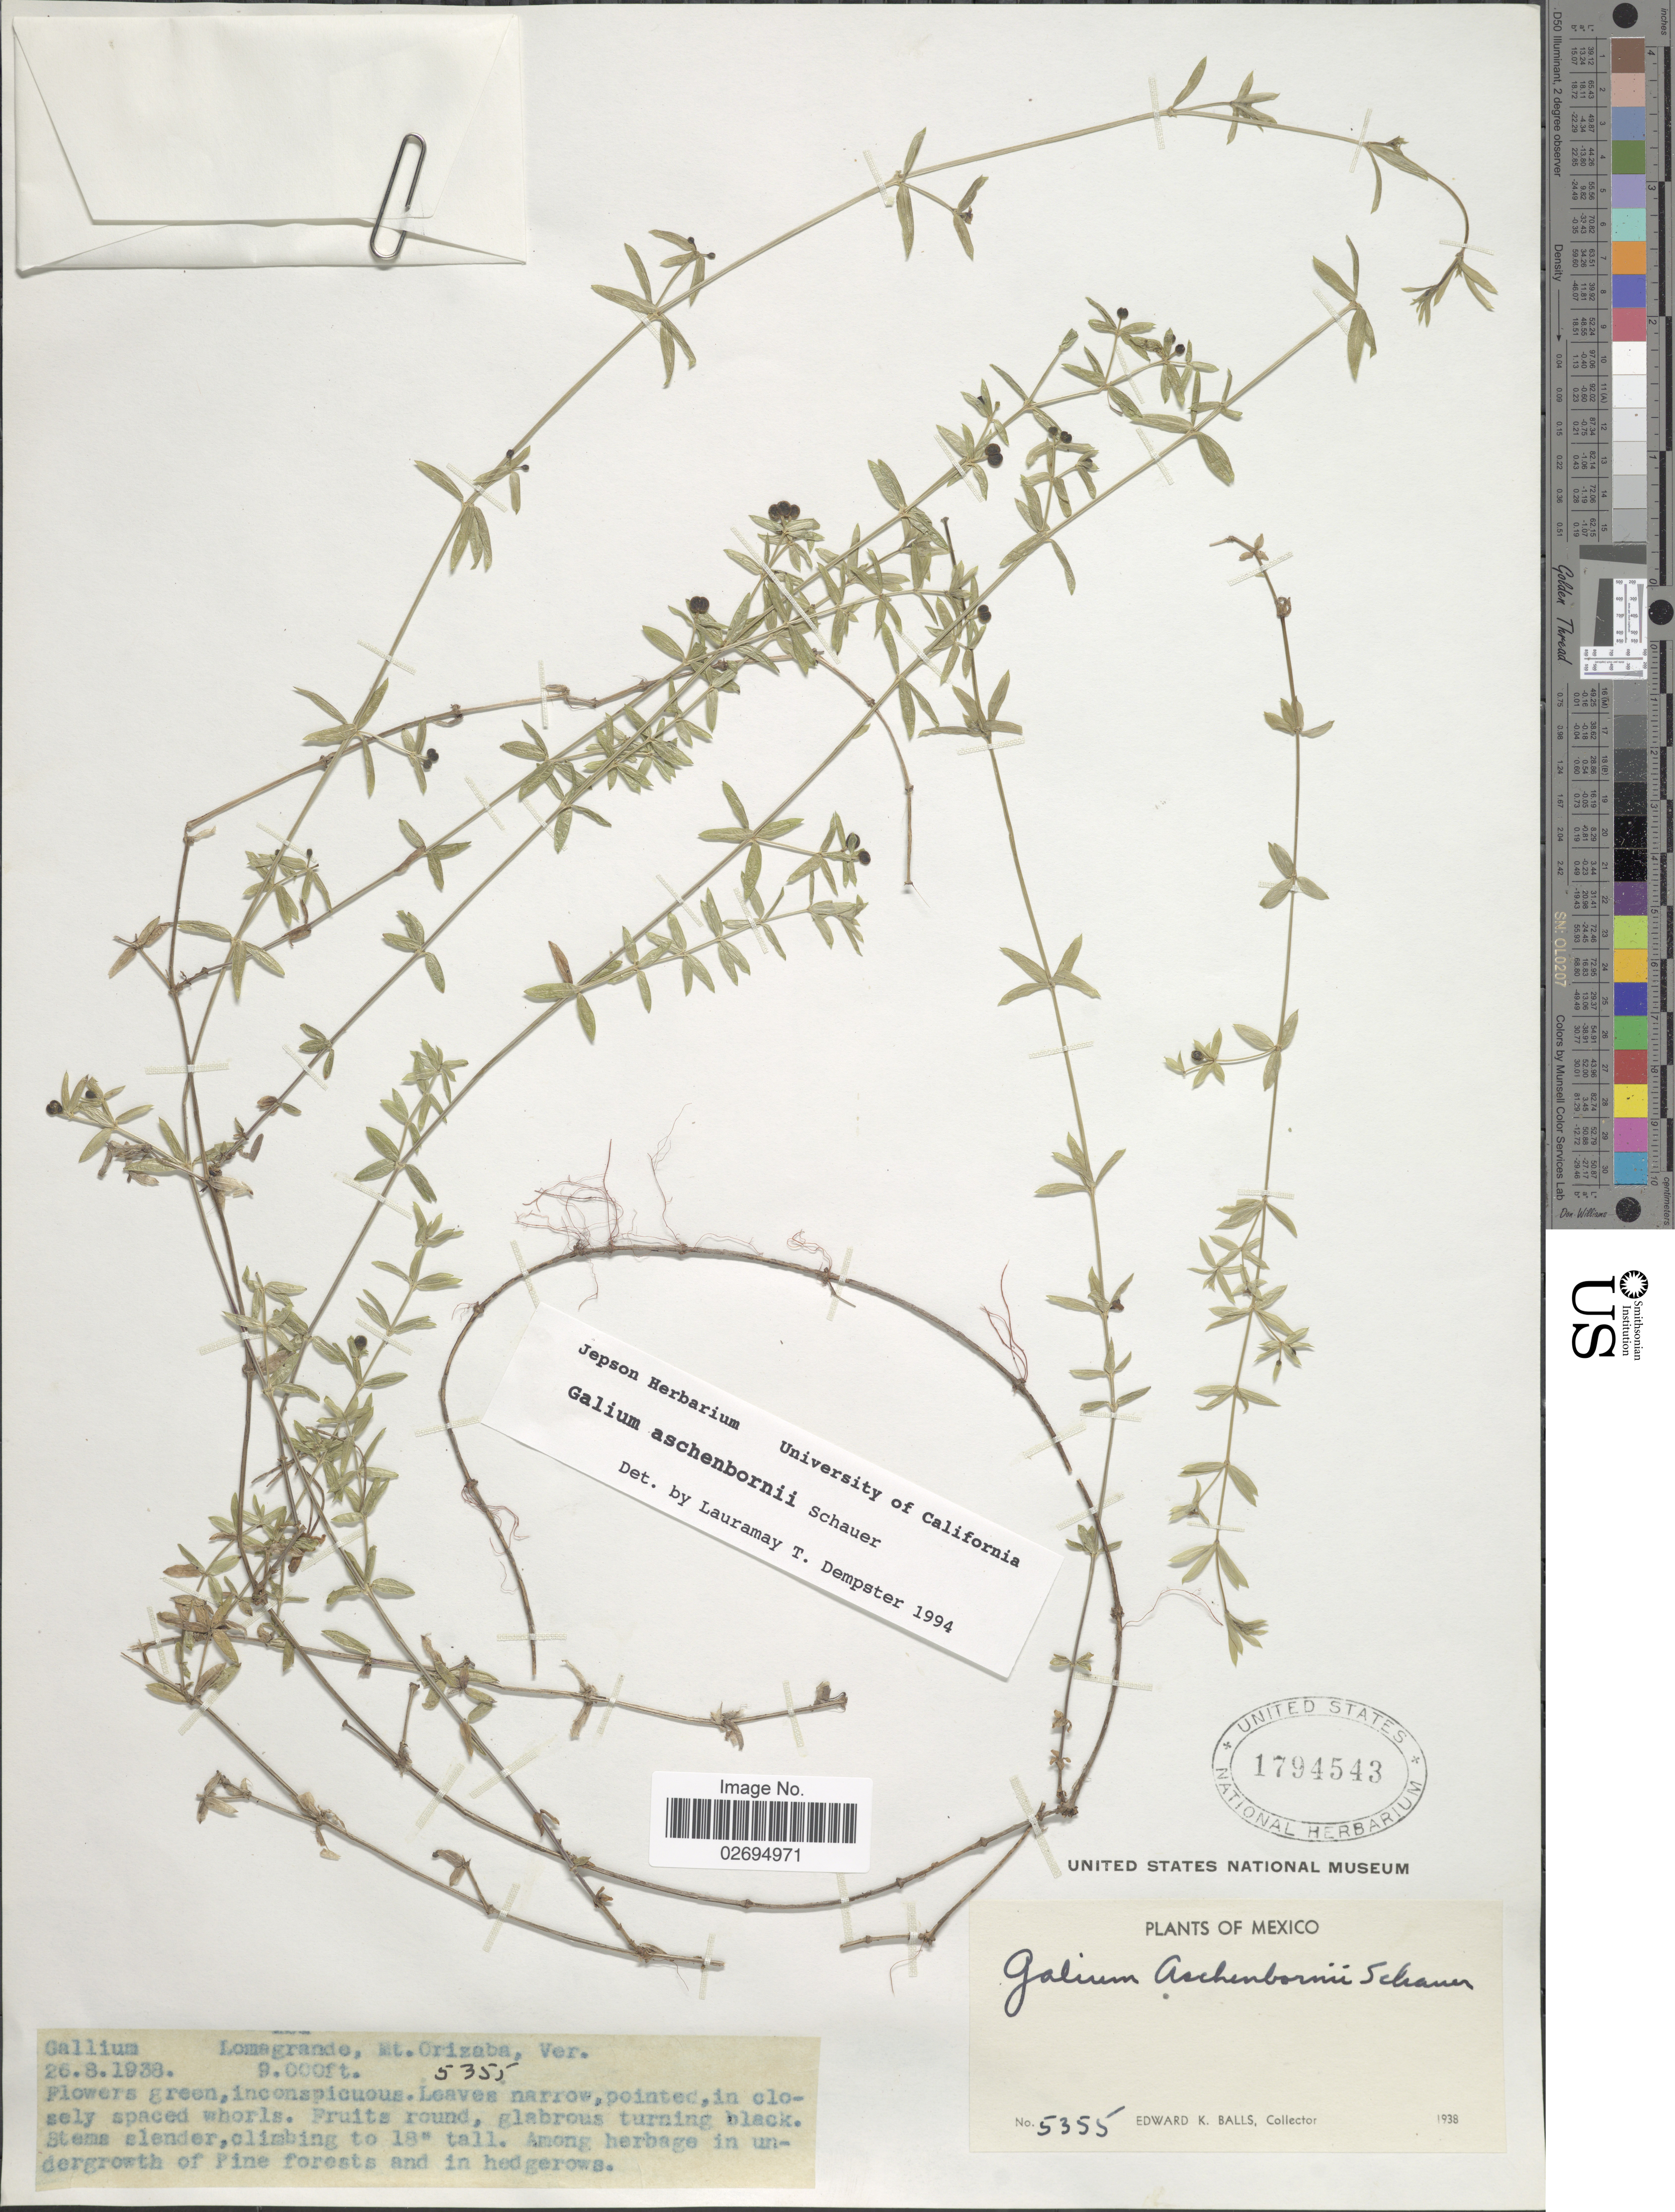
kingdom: Plantae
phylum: Tracheophyta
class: Magnoliopsida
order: Gentianales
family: Rubiaceae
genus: Galium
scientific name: Galium aschenbornii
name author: Schauer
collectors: E. K. Balls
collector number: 5355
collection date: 1938-08-26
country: Mexico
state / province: Veracruz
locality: Lomagrande, Mt Orizaba, Ver.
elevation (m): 2743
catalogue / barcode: US 1794543